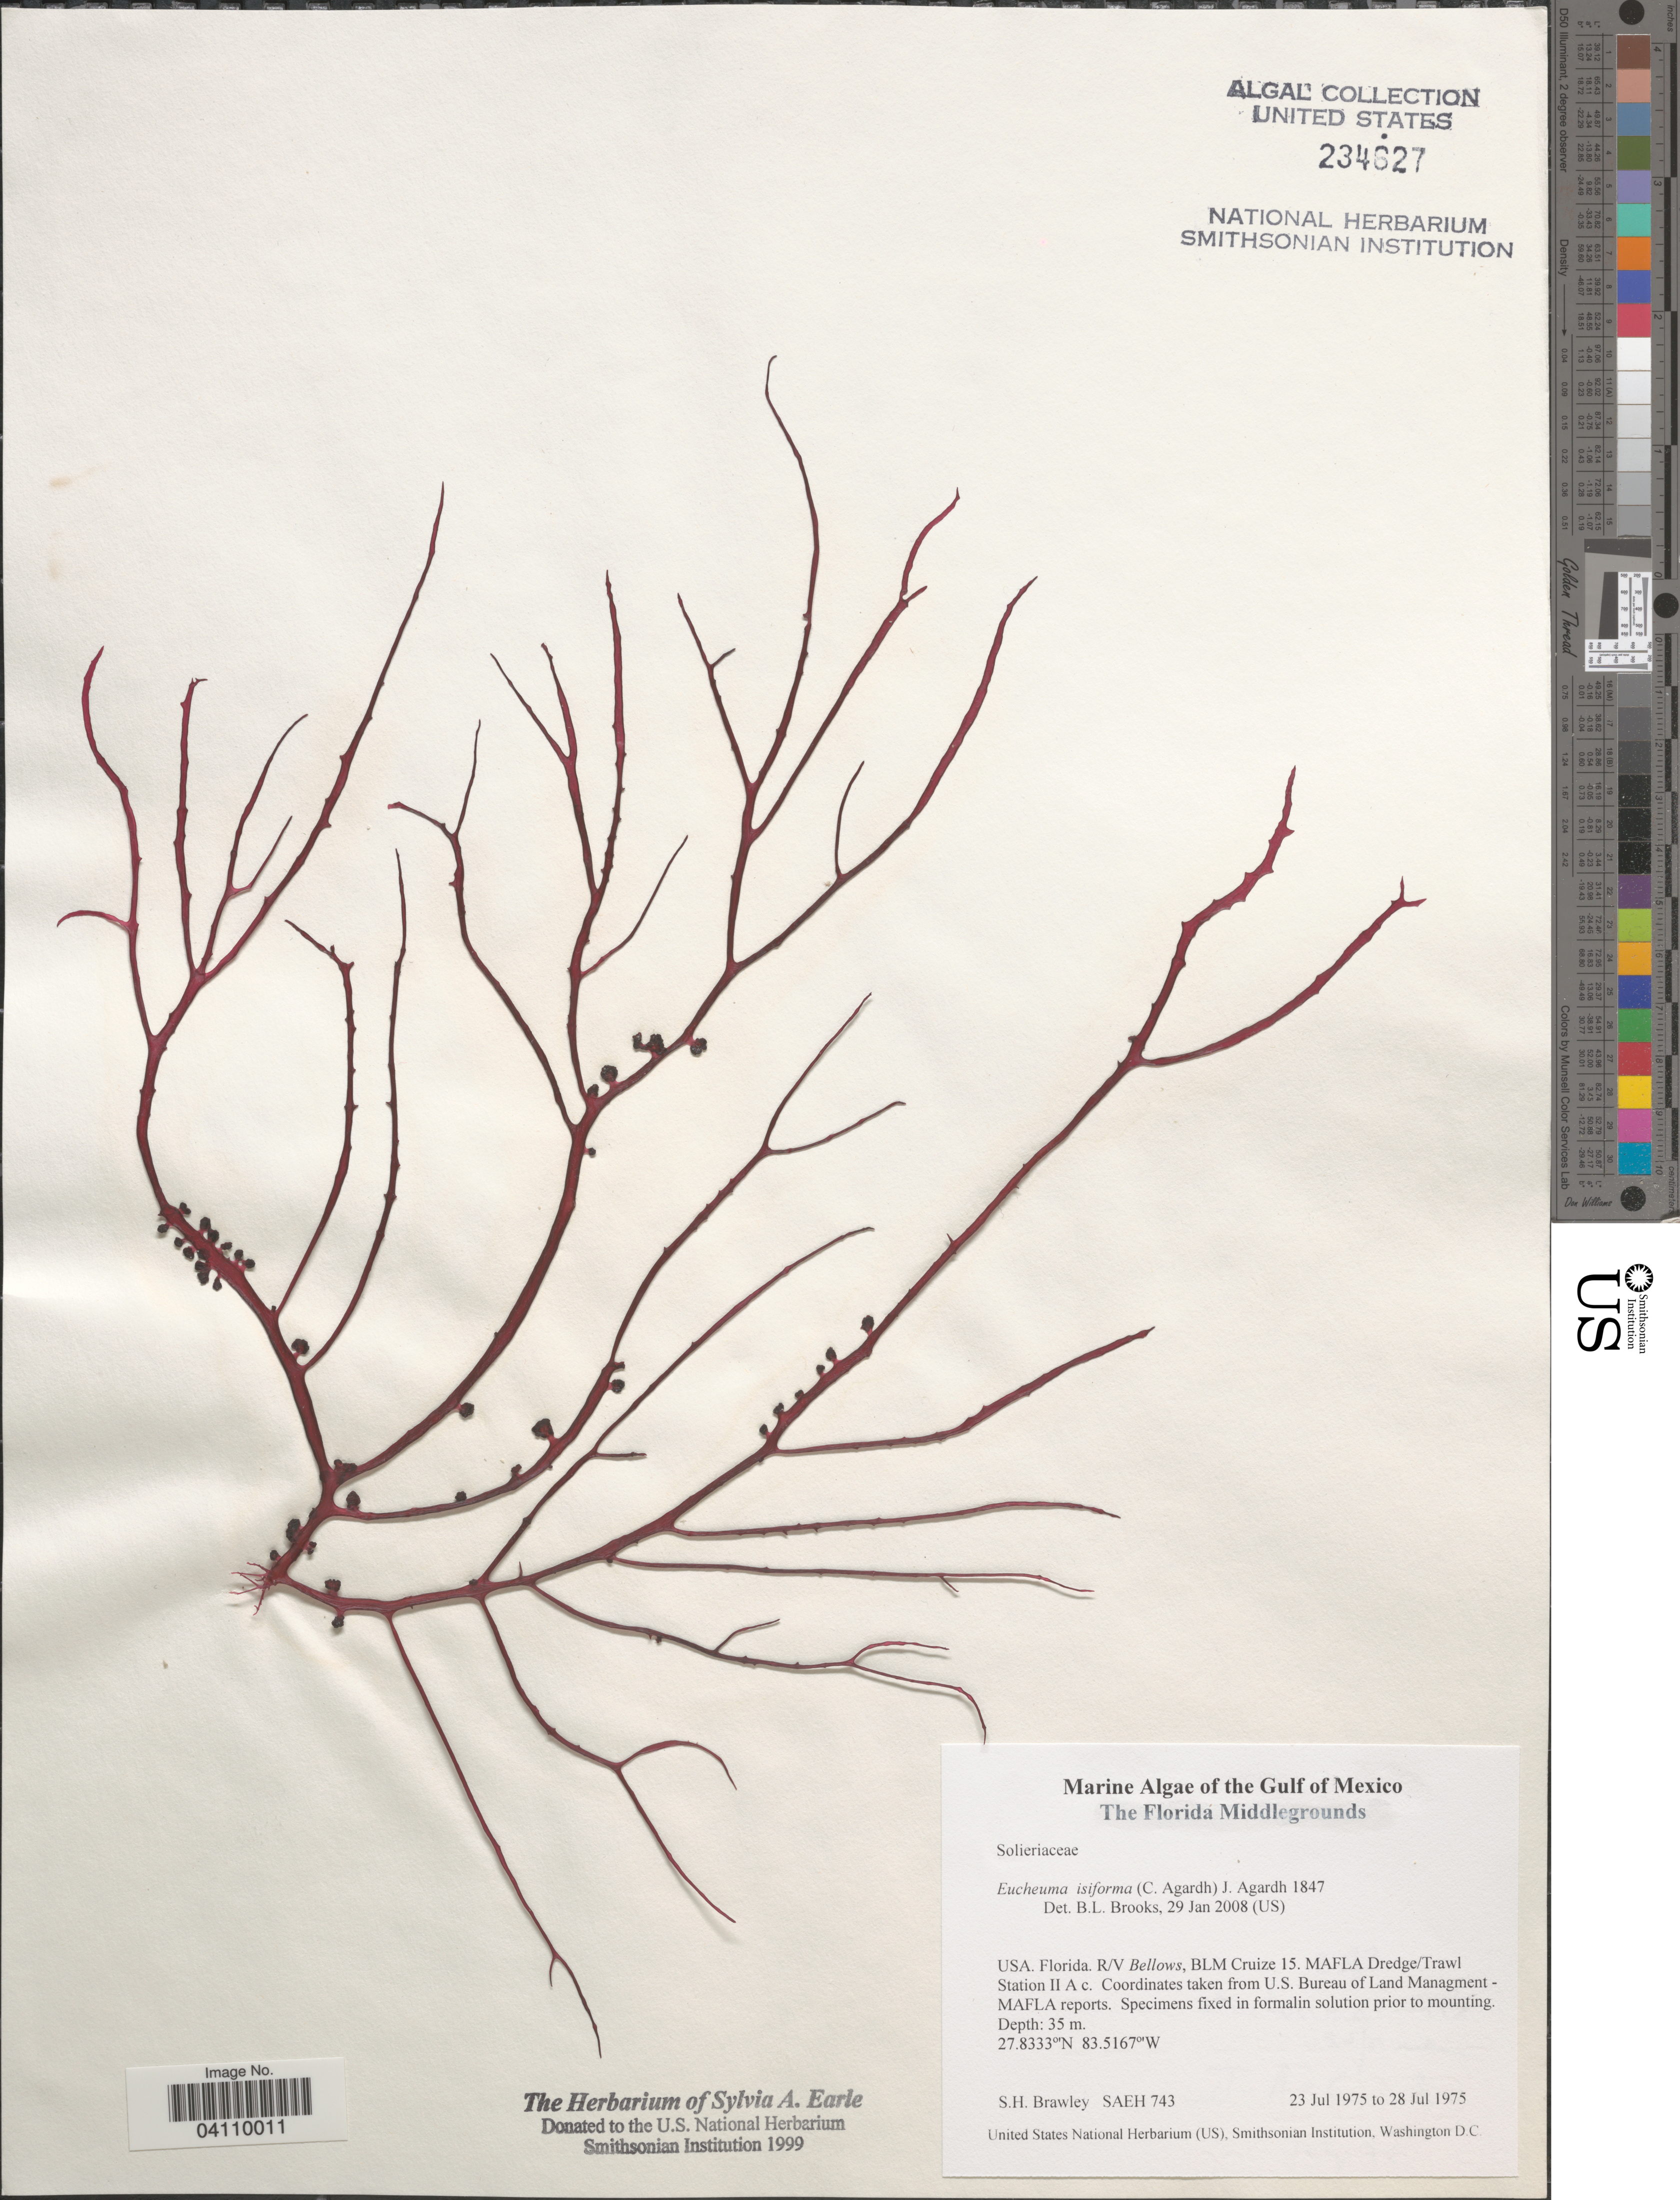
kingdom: Plantae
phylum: Rhodophyta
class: Florideophyceae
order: Gigartinales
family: Solieriaceae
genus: Eucheumatopsis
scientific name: Eucheumatopsis isiformis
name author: (C. Agardh) M.L. Núñez-Resendiz et al.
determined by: Algae name updating Project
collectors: S. Brawley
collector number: SAEH 743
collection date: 1975-07-23/1975-07-28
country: United States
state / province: Florida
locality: The Gulf of Mexico. The Florida Middlegrounds. R/V Bellows, BLM Cruize 15. MAFLA Dredge/Trawl Station II A c. Coordinates taken from U.S. Bureau of Land Managment - MAFLA reports [unsure placement].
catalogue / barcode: US 234627